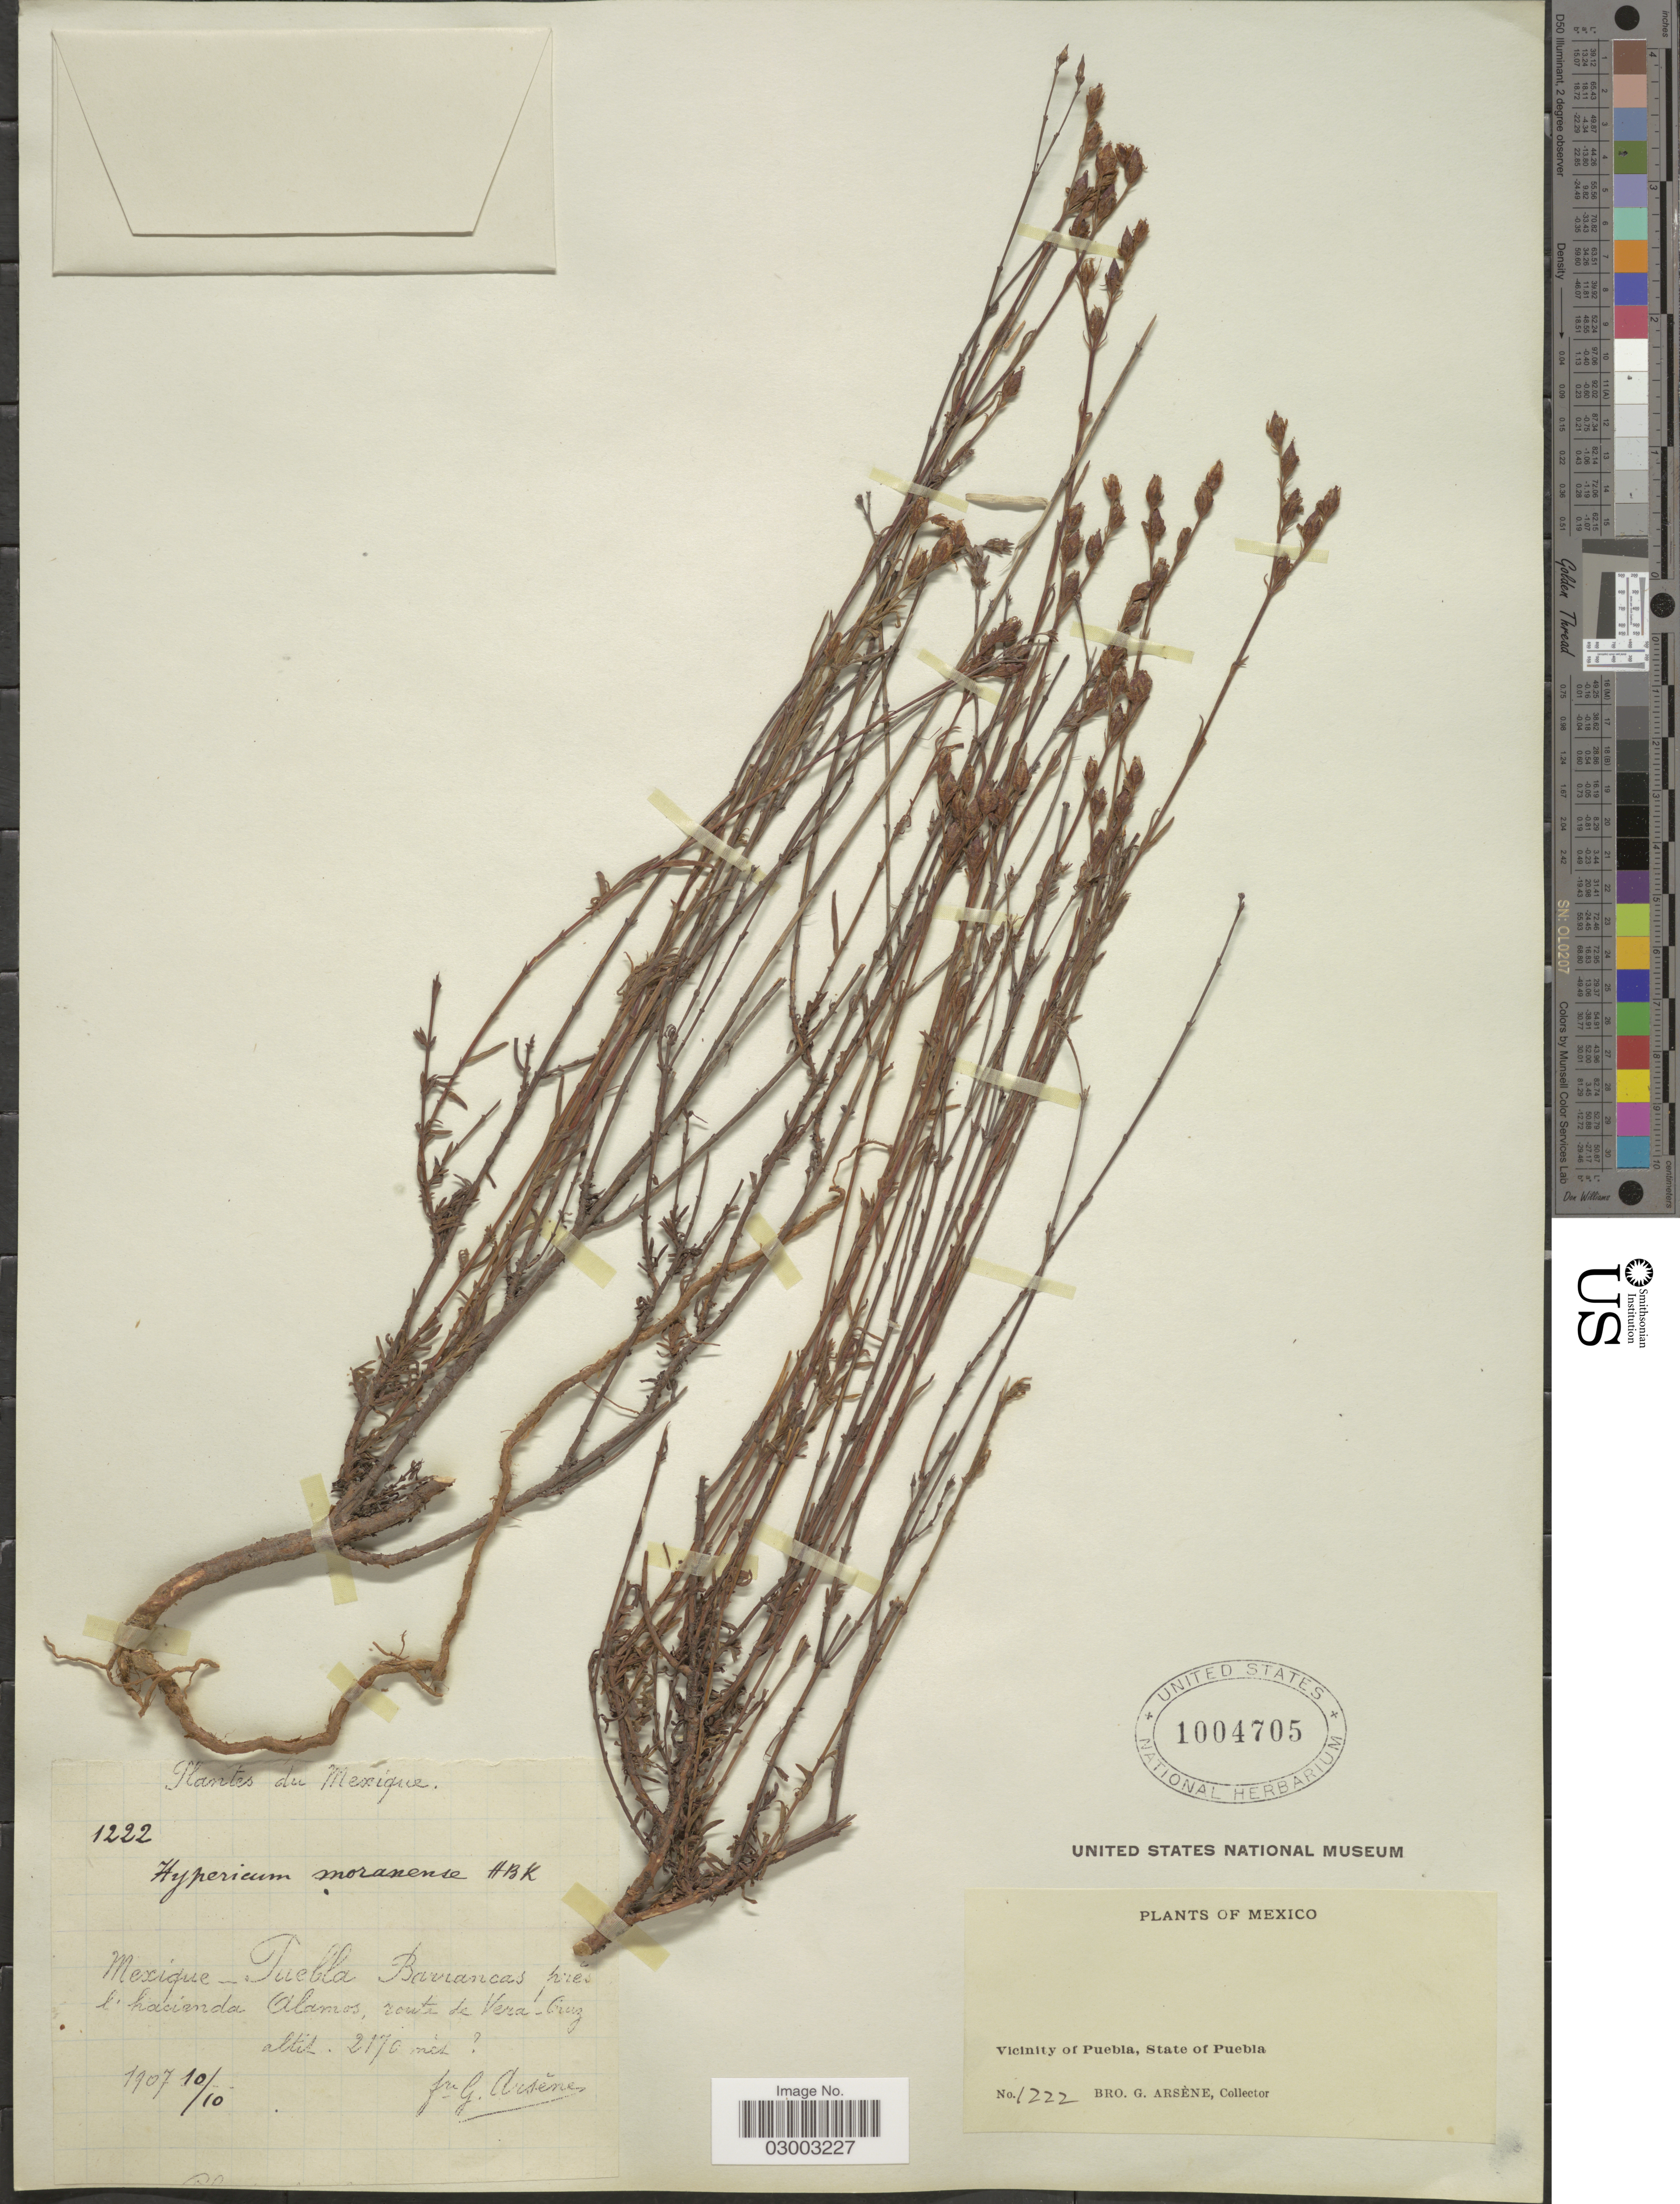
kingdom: Plantae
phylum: Tracheophyta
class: Magnoliopsida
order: Malpighiales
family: Hypericaceae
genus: Hypericum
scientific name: Hypericum moranense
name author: Kunth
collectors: Bro. G. Arsène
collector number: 1222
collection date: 1907-10-10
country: Mexico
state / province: Puebla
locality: Mexique - Puebla Barrancas près l'hacienda Alamos, route de Vera-Cruz.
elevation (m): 2170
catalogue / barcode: US 1004705